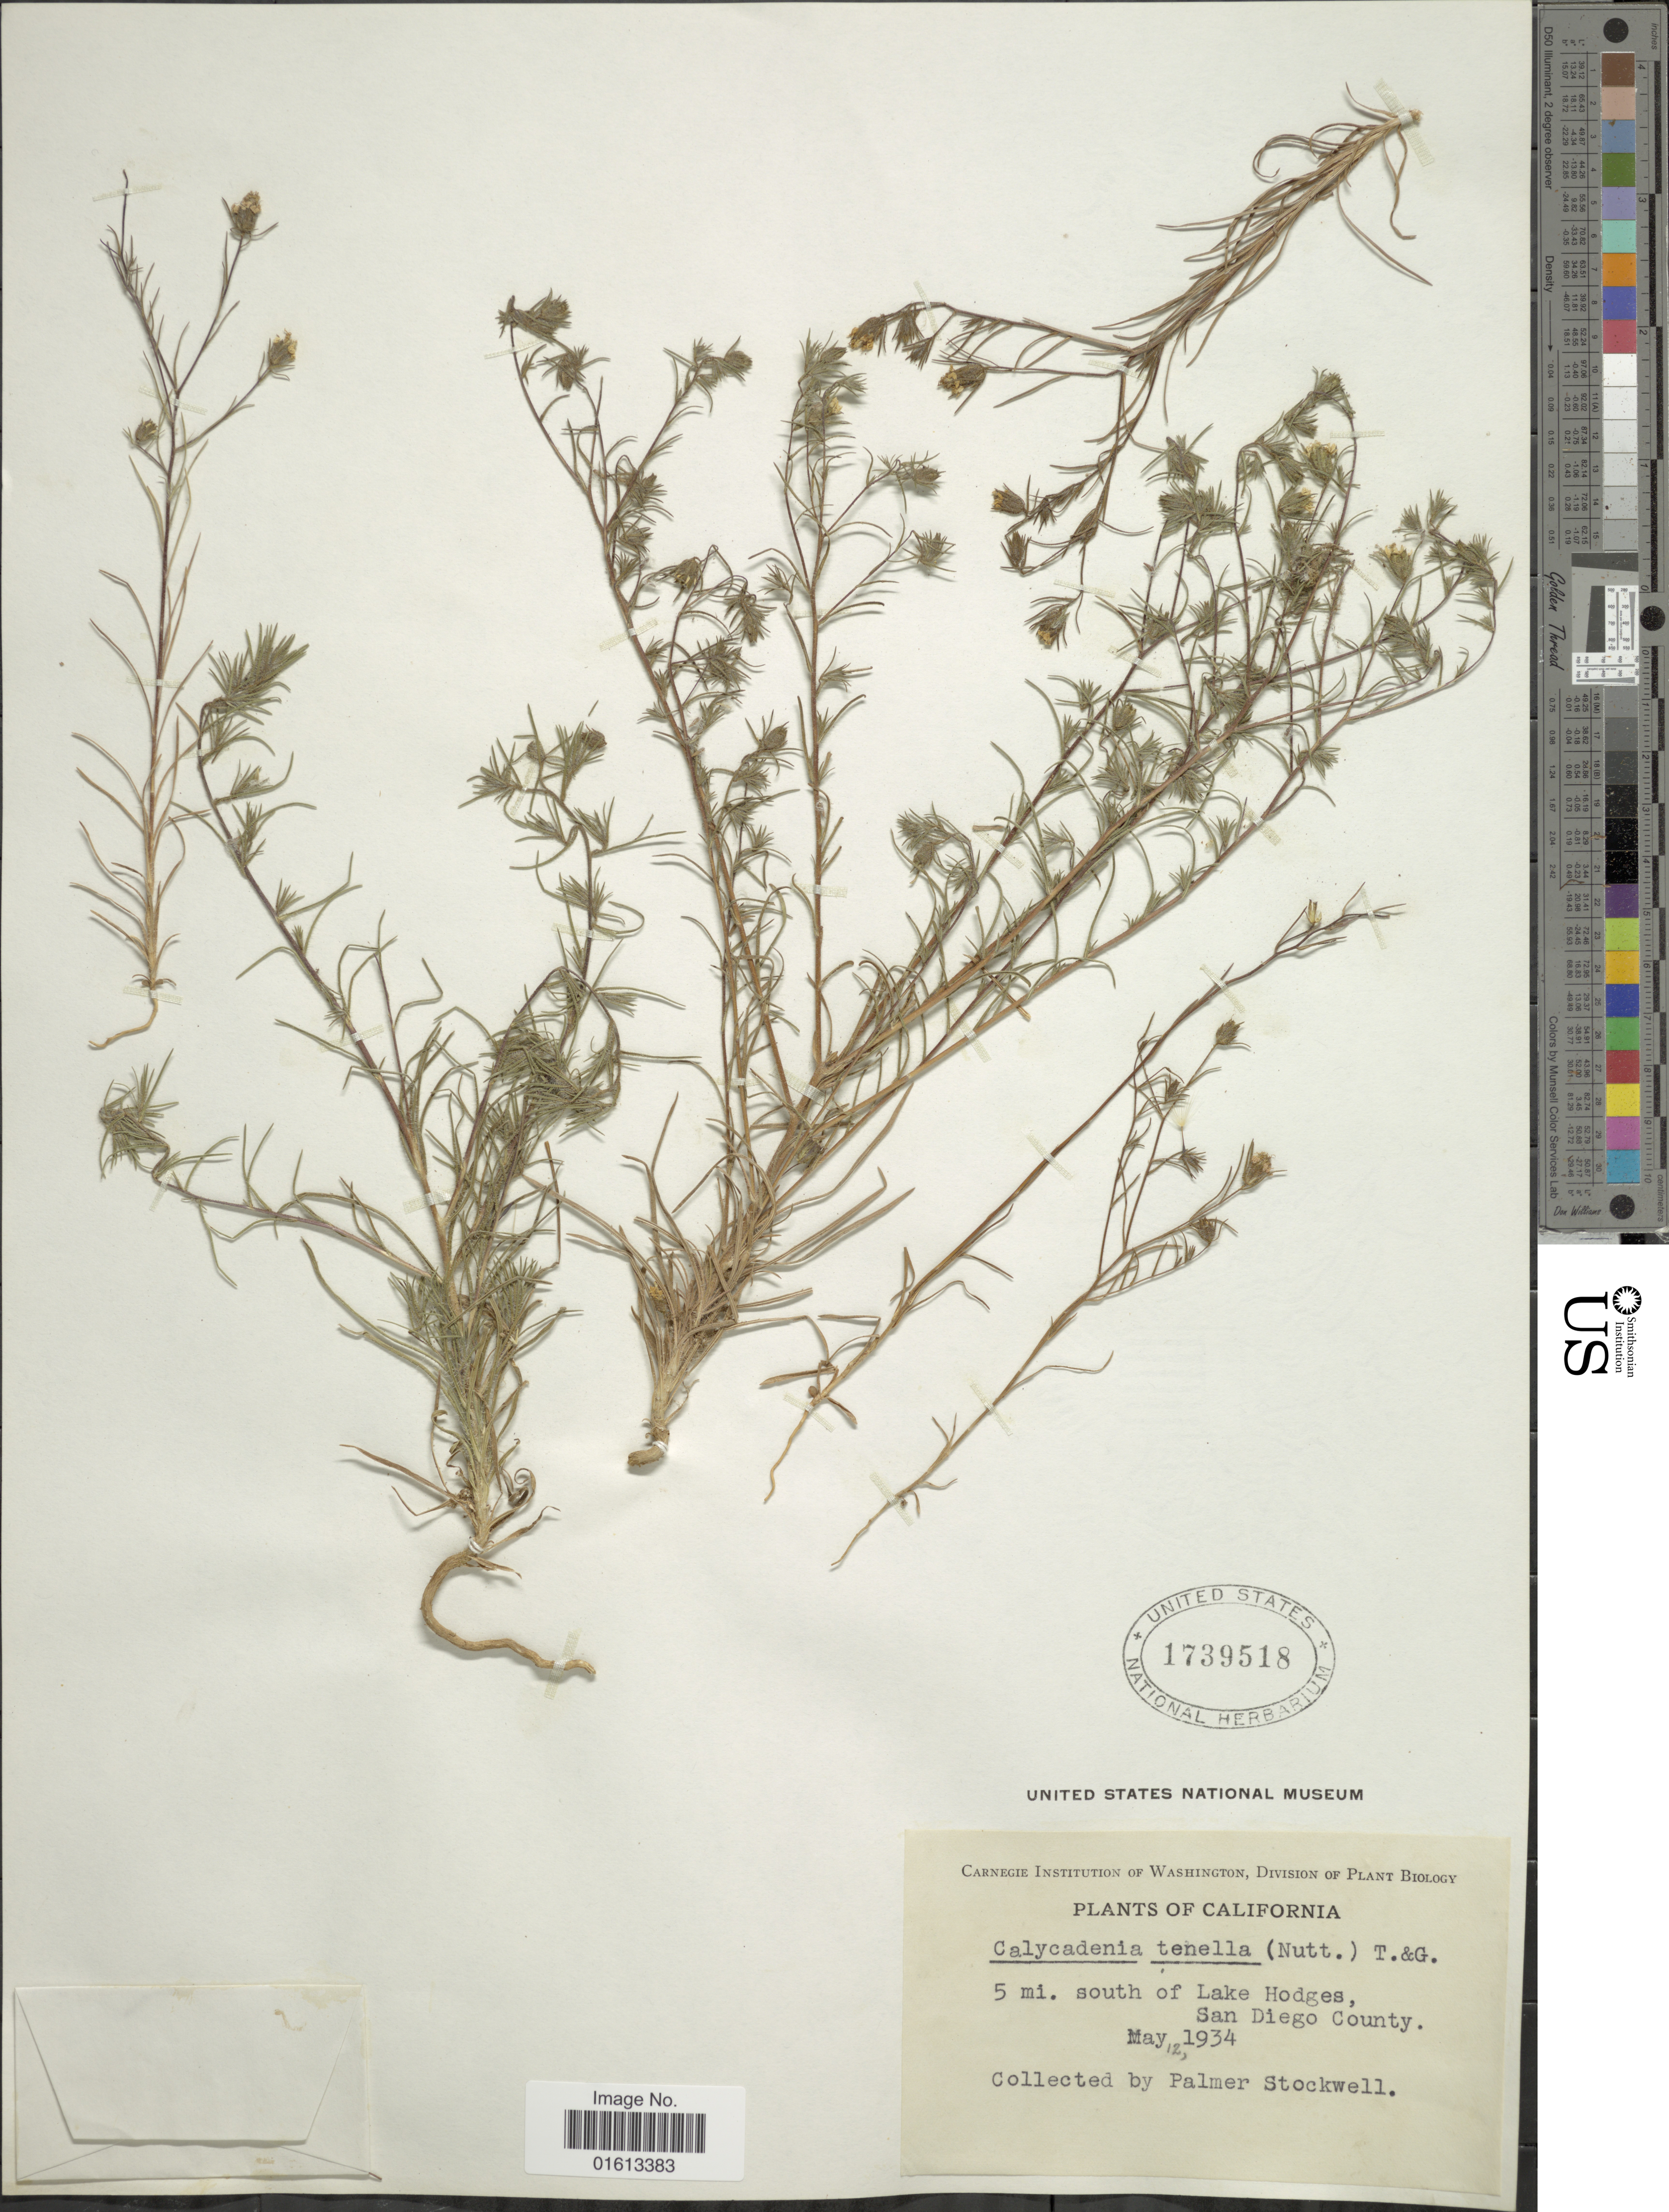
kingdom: Plantae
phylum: Tracheophyta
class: Magnoliopsida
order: Asterales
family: Asteraceae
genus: Calycadenia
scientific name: Calycadenia tenella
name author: (Nutt.) Torr. & A. Gray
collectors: W. P. Stockwell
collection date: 1934-05-12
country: United States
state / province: California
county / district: San Diego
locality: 5 mi. south of Lake Hodges, San Diego County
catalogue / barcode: US 1739518